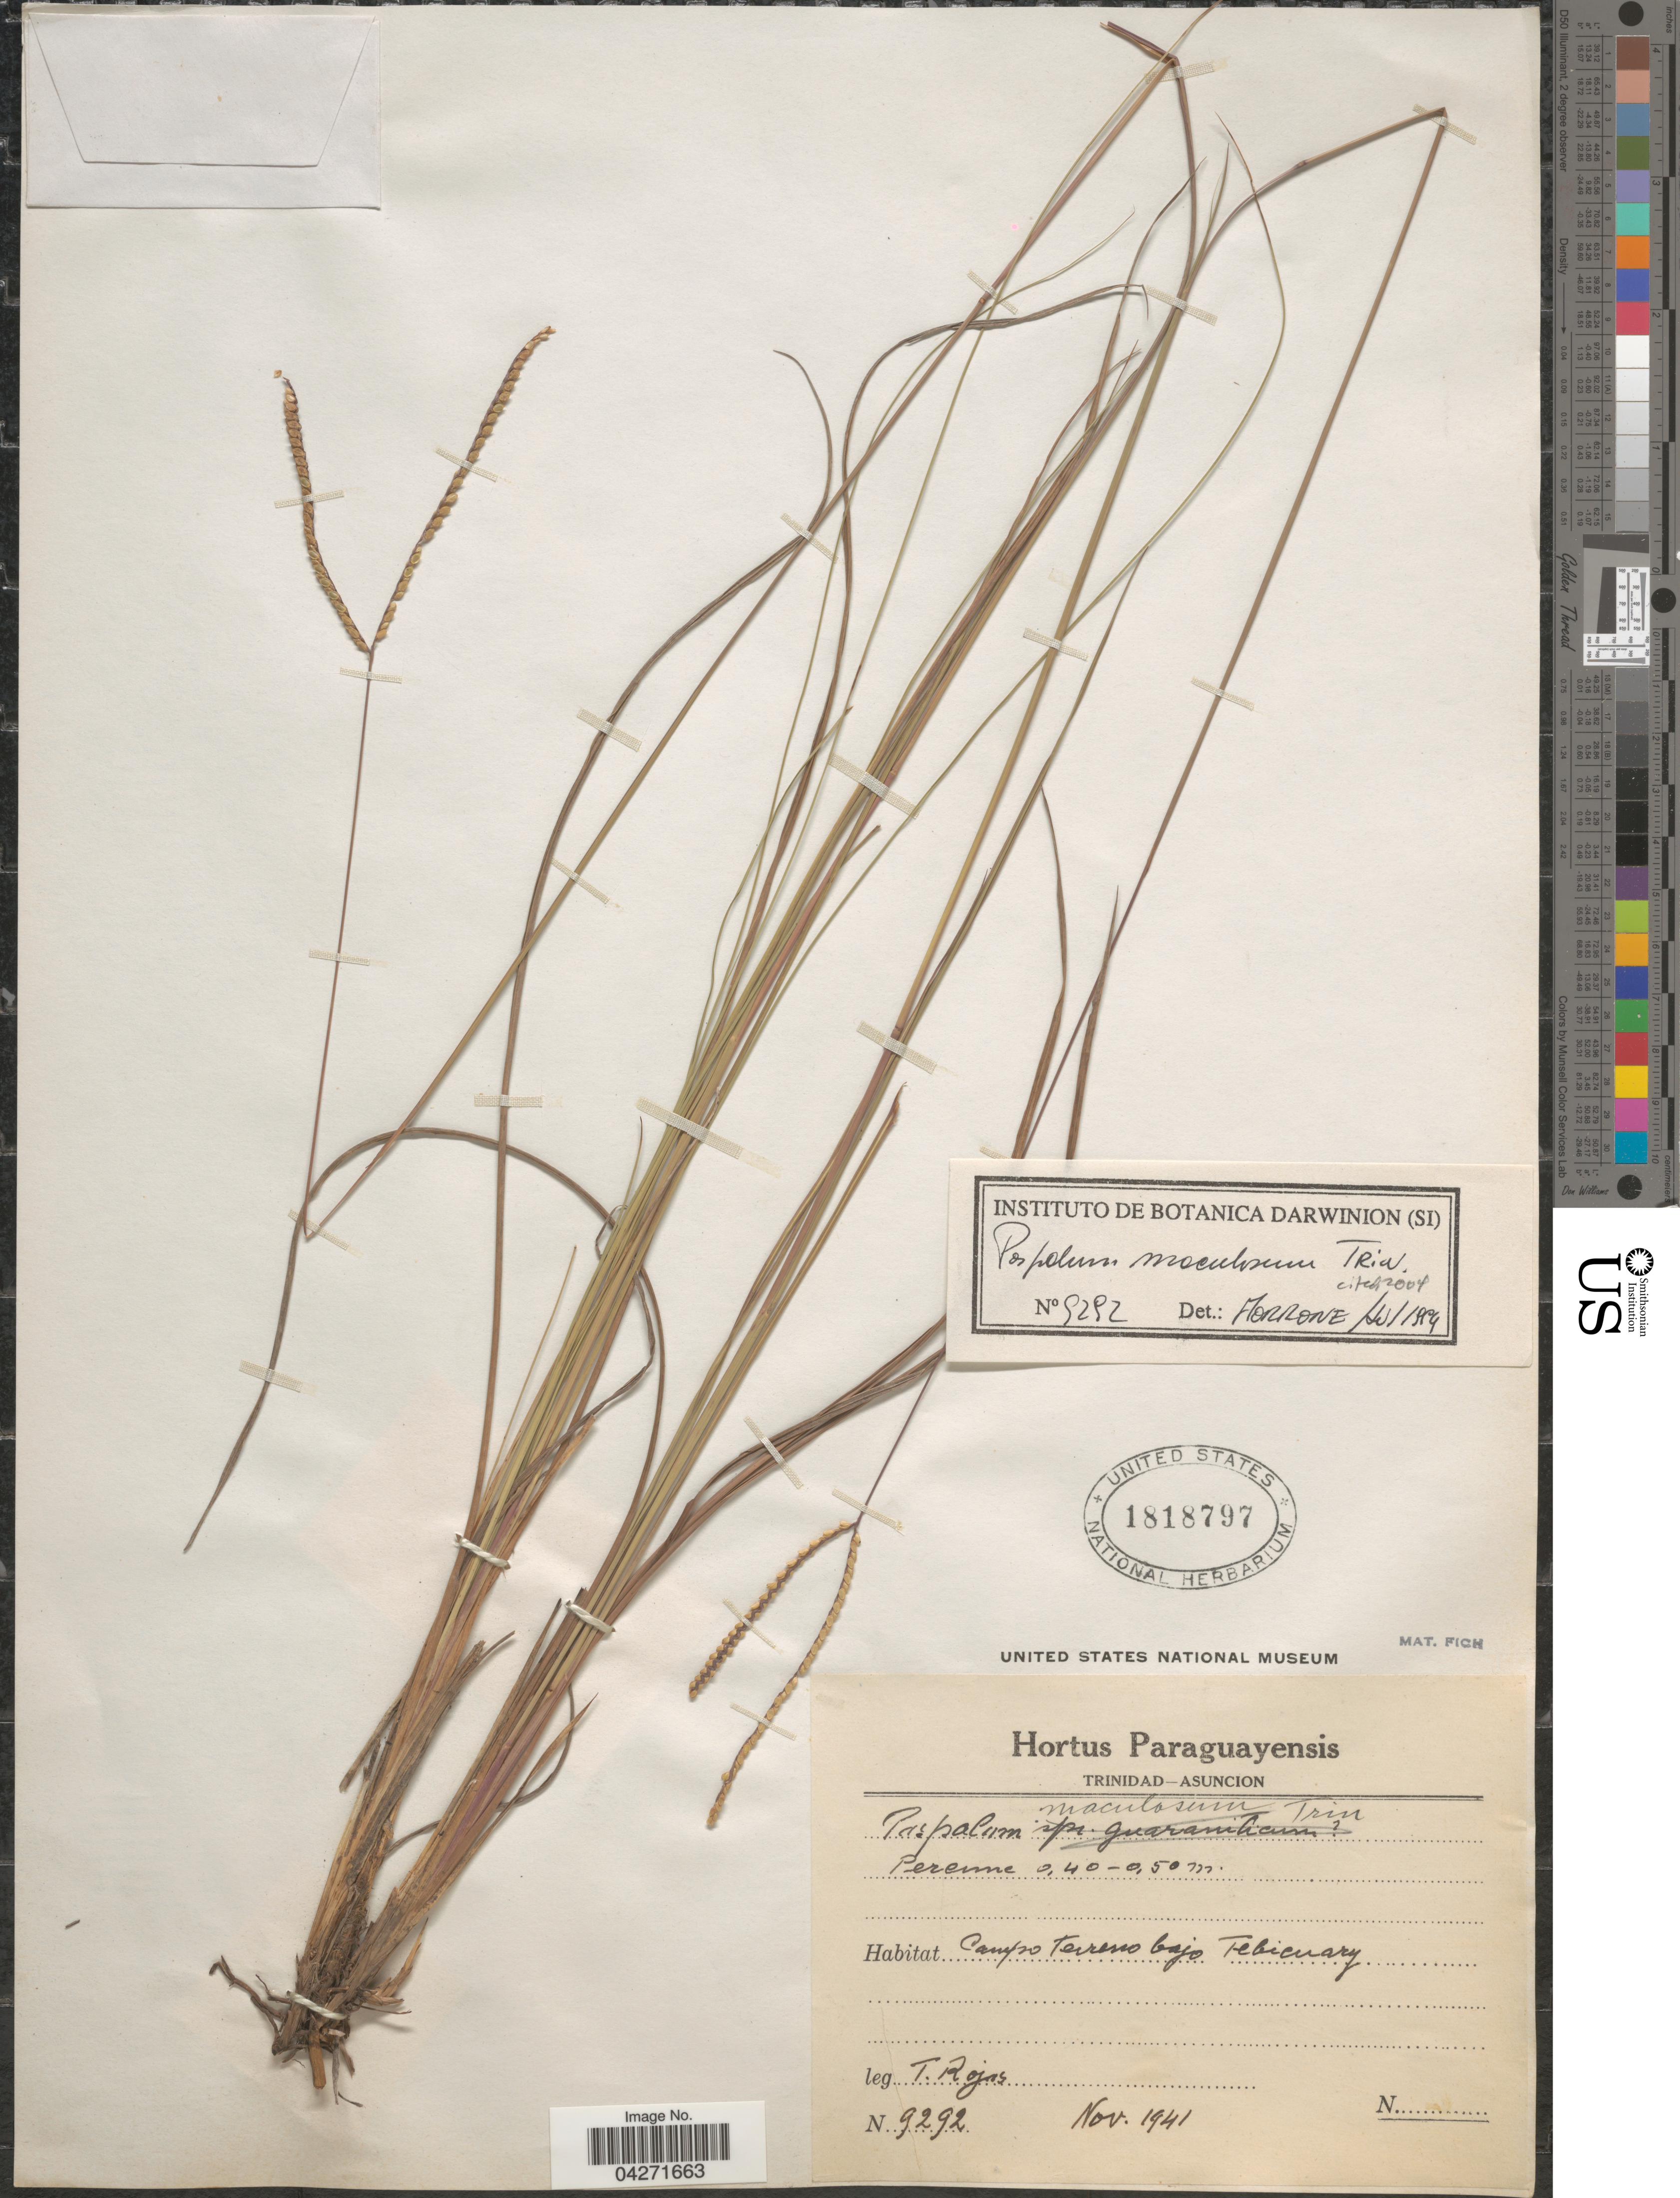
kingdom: Plantae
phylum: Tracheophyta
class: Liliopsida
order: Poales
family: Poaceae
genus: Paspalum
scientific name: Paspalum maculosum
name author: Trin.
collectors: T. Rojas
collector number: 9292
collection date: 1941-11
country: Paraguay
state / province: Asuncion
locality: Campo Terreno bajo tebucuary.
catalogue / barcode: US 1818797